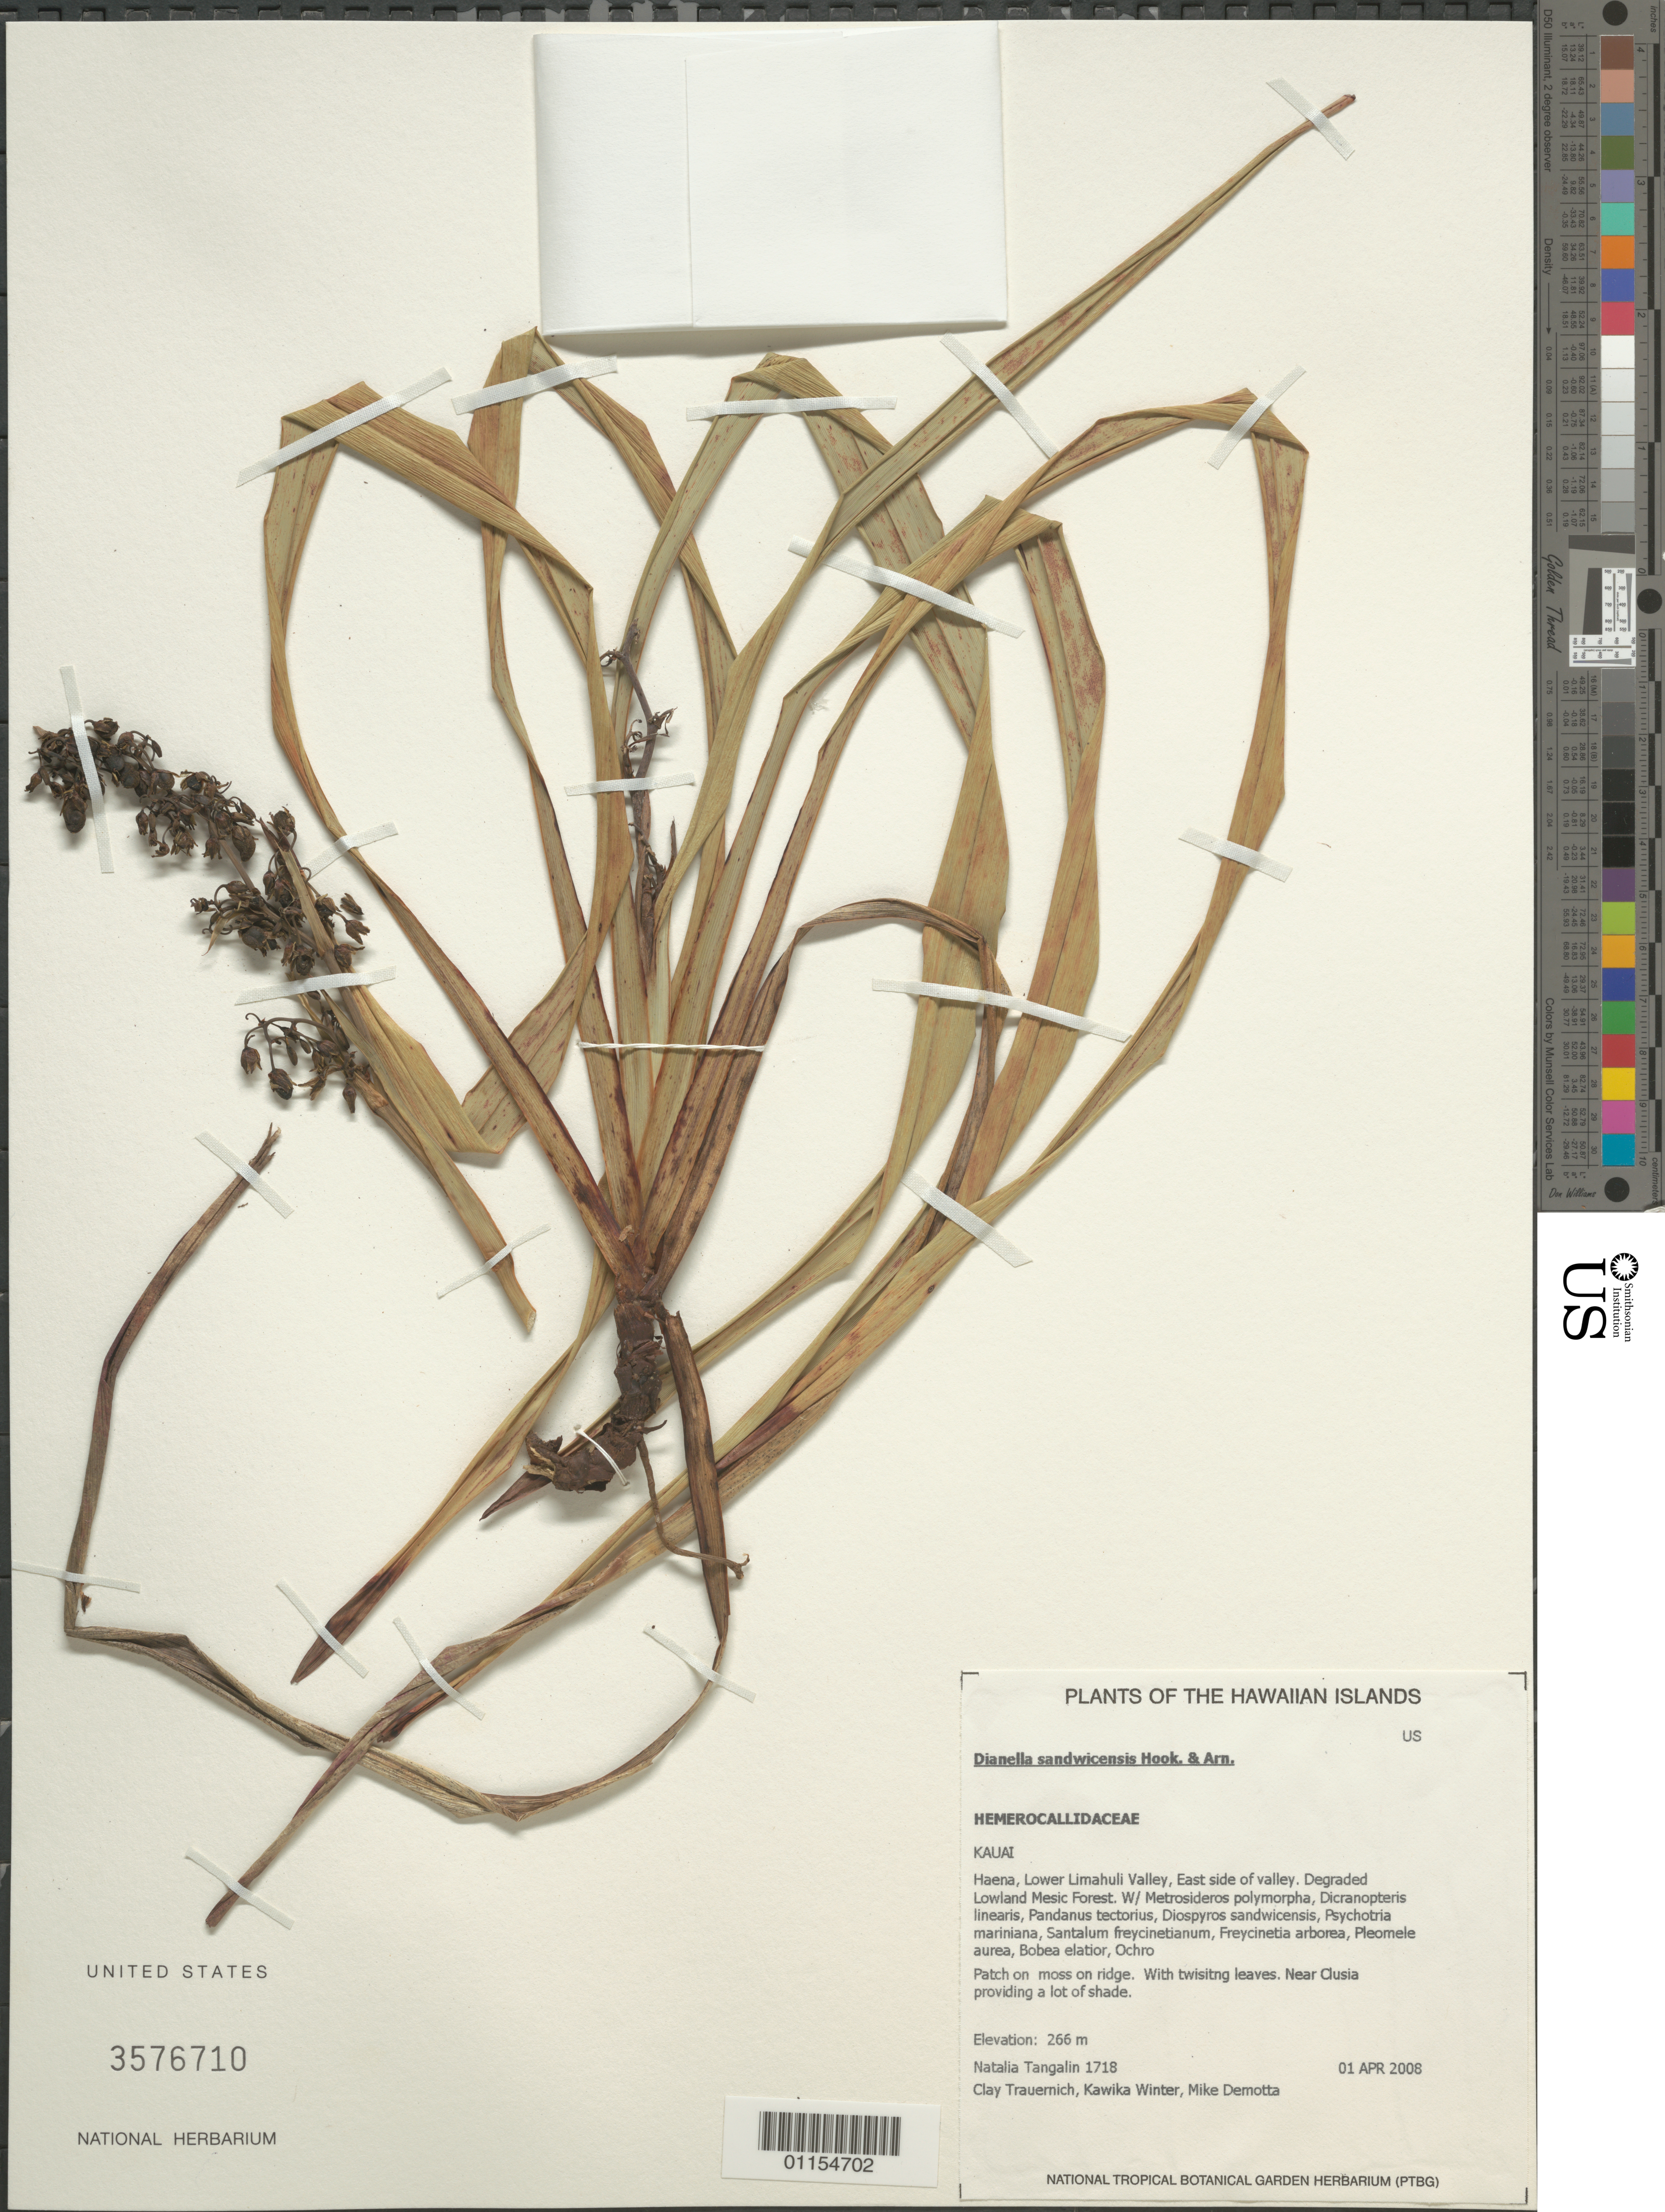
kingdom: Plantae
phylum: Tracheophyta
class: Liliopsida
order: Asparagales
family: Asphodelaceae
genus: Dianella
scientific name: Dianella sandwicensis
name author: Hook. & Arn.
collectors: N. Tangalin, C. Trauernicht, H. Winter & M. DeMotta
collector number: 1718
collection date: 2008-04-01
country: United States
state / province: Hawaii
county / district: Kauai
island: Kaua'i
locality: Lower Limahuli Valley. East wall of valley.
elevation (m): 266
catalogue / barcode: US 3576710